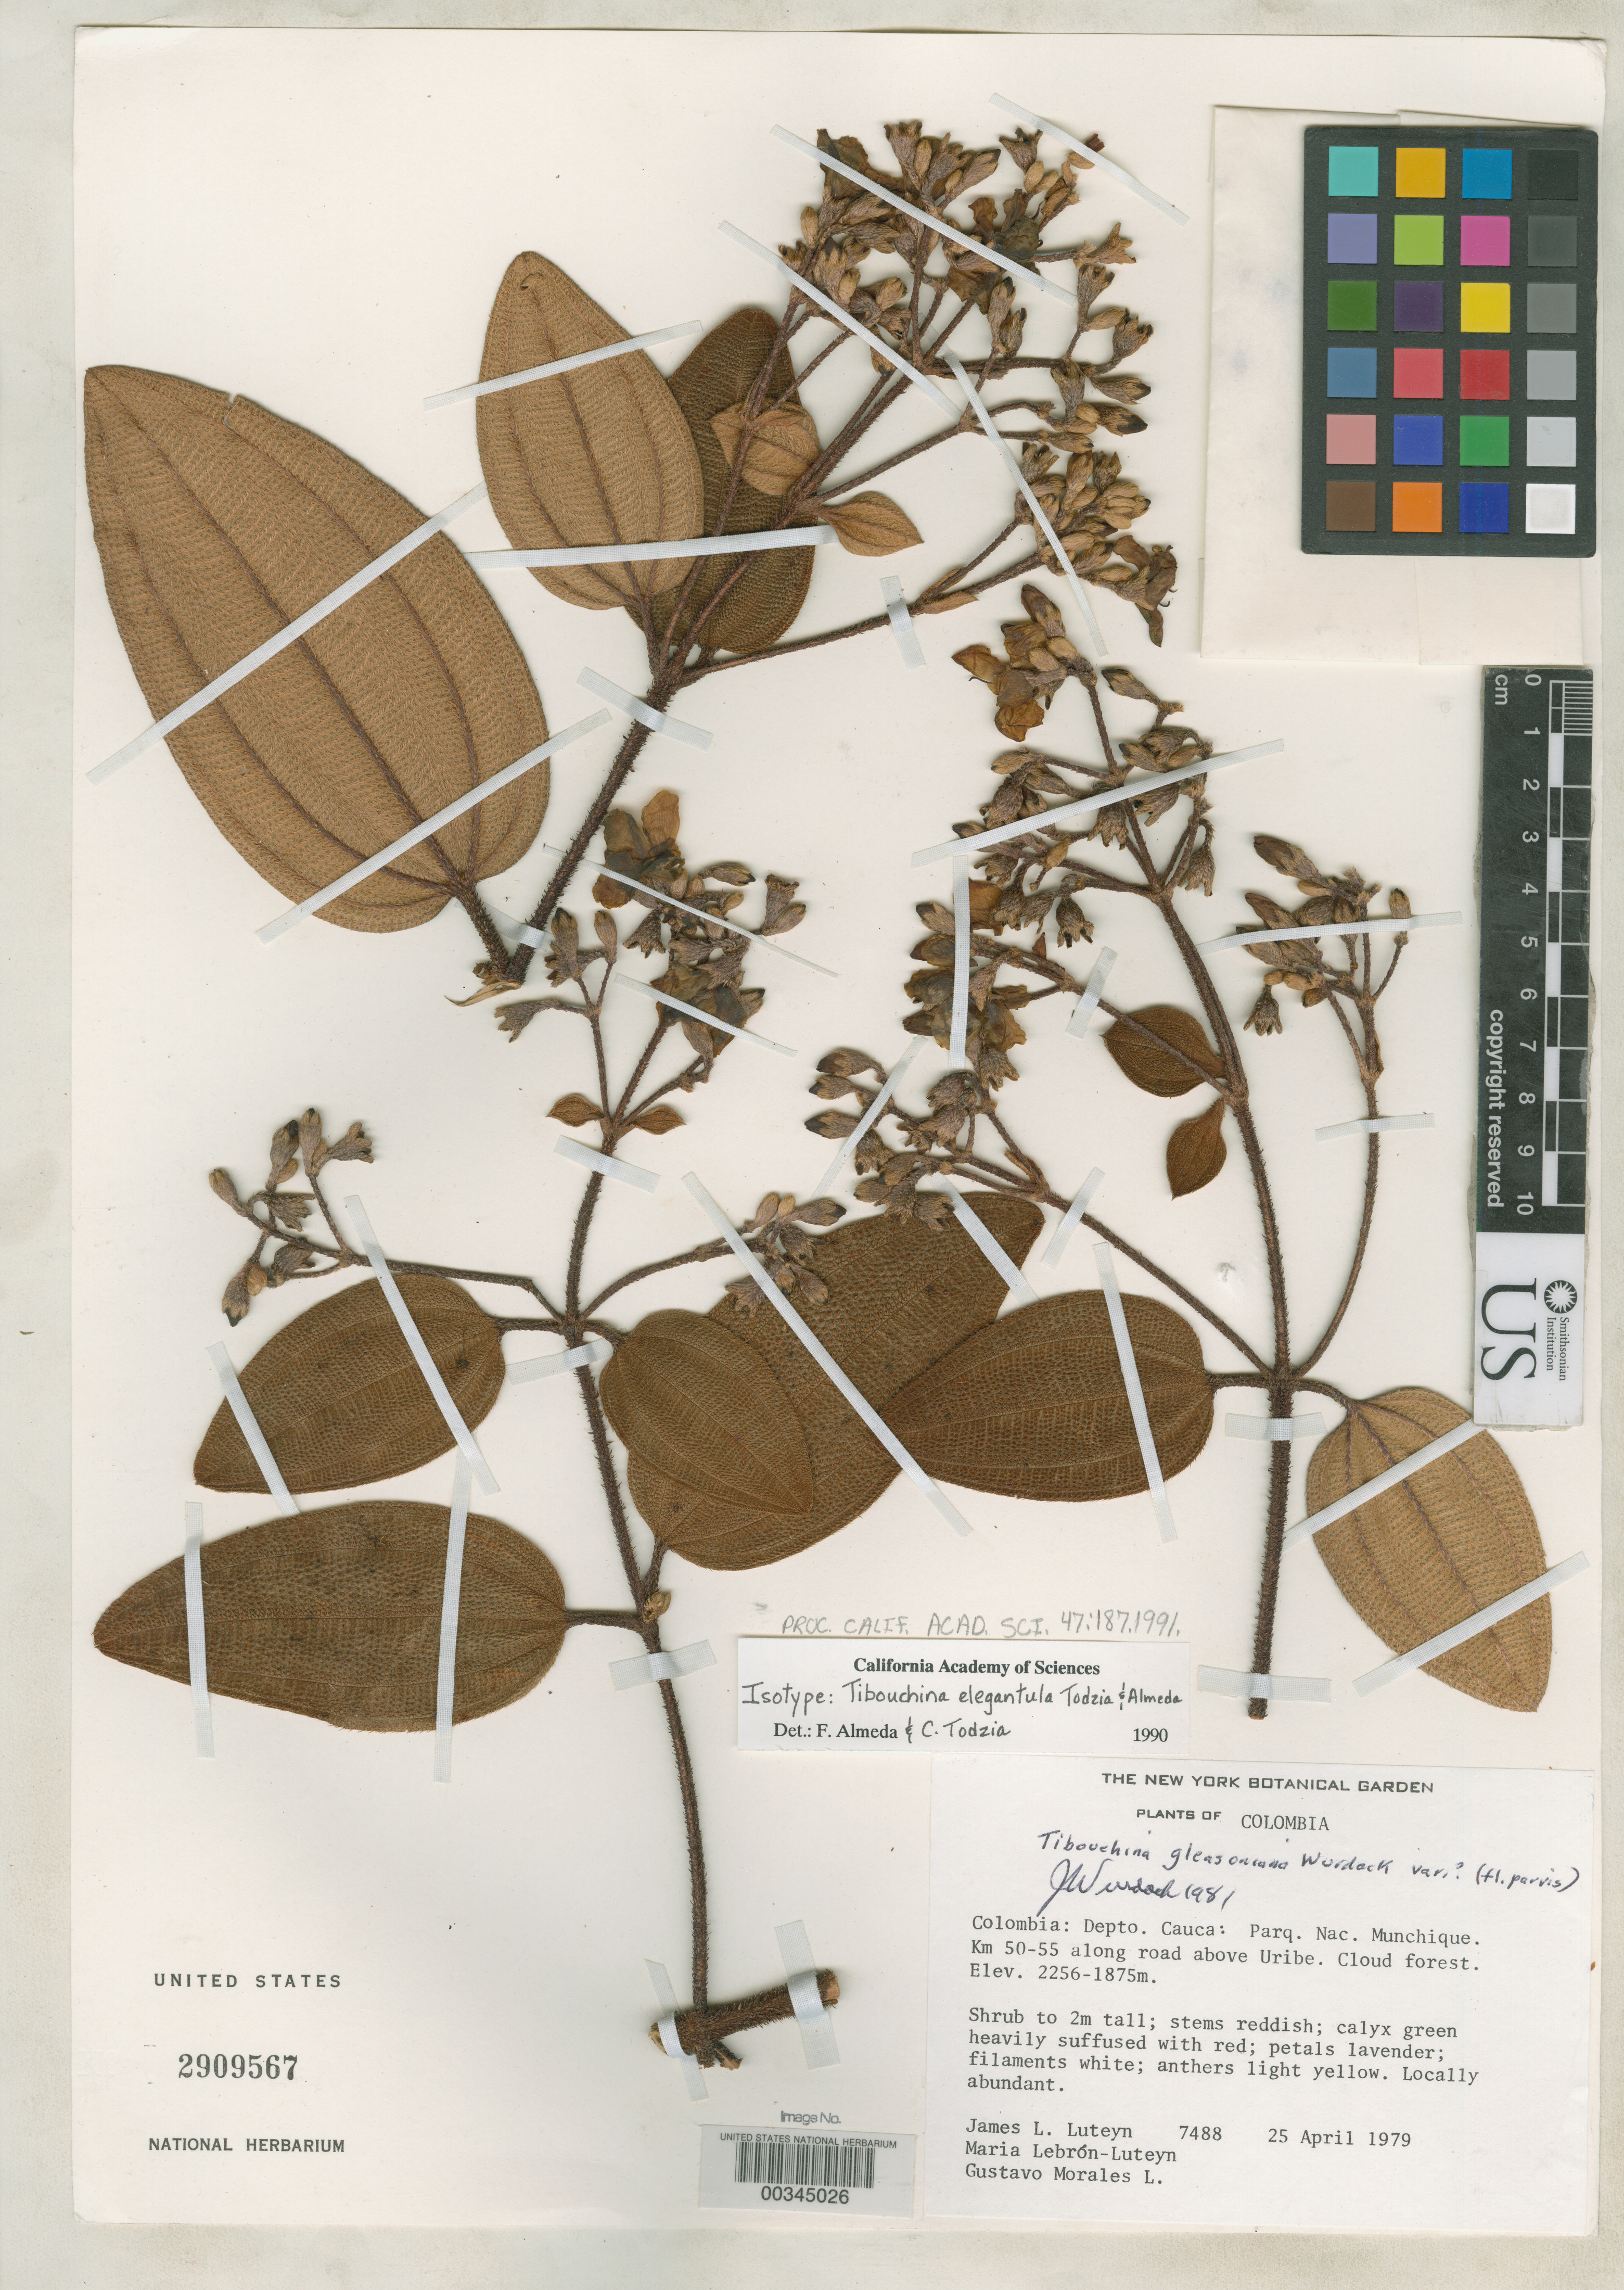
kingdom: Plantae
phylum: Tracheophyta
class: Magnoliopsida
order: Myrtales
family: Melastomataceae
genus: Tibouchina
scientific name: Tibouchina elegantula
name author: Todzia & Almeda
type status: Isotype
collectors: J. L. Luteyn, M. L. Lebrón-Luteyn & G. Morales L.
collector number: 7488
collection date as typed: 25 Apr 1979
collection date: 1979-04-25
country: Colombia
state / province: Cauca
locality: Parq. Nac. Munchique, km 50-55 along road above Uribe.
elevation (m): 1875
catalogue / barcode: US 2909567